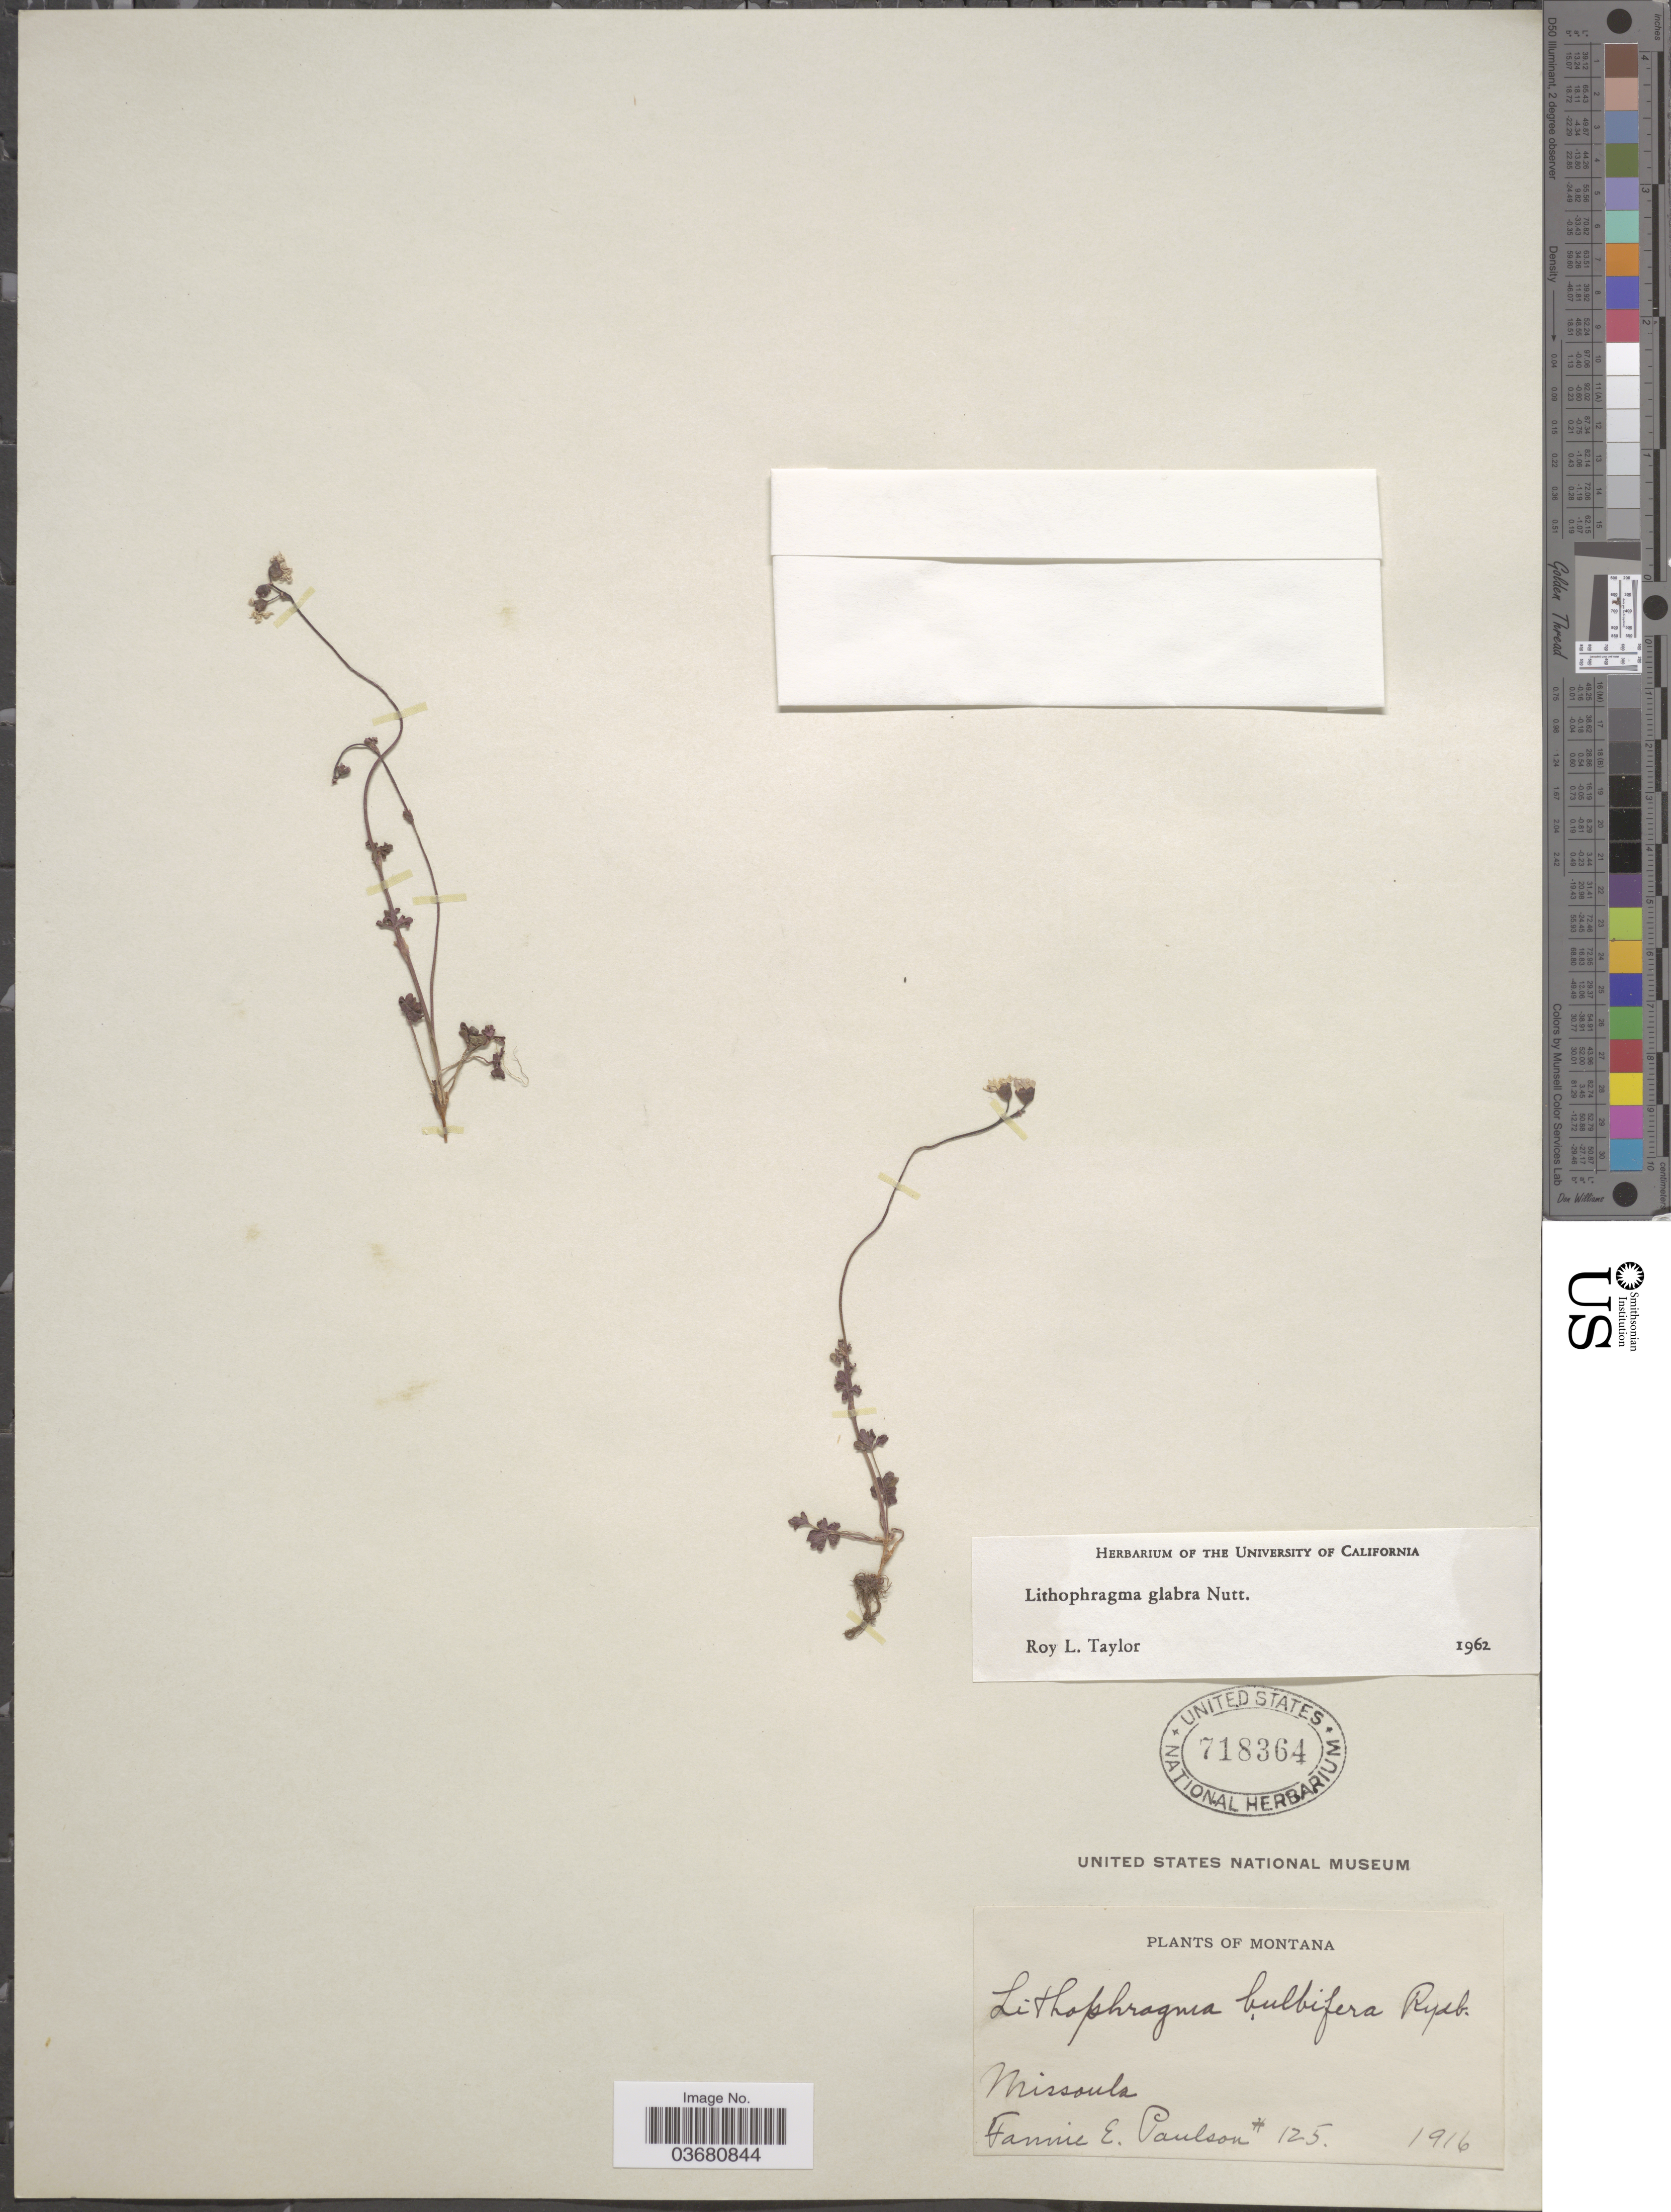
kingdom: Plantae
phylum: Tracheophyta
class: Magnoliopsida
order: Saxifragales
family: Saxifragaceae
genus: Lithophragma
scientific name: Lithophragma glabrum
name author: Nutt.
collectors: F. Paulson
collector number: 125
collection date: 1916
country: United States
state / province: Montana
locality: Missoula.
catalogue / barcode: US 718364